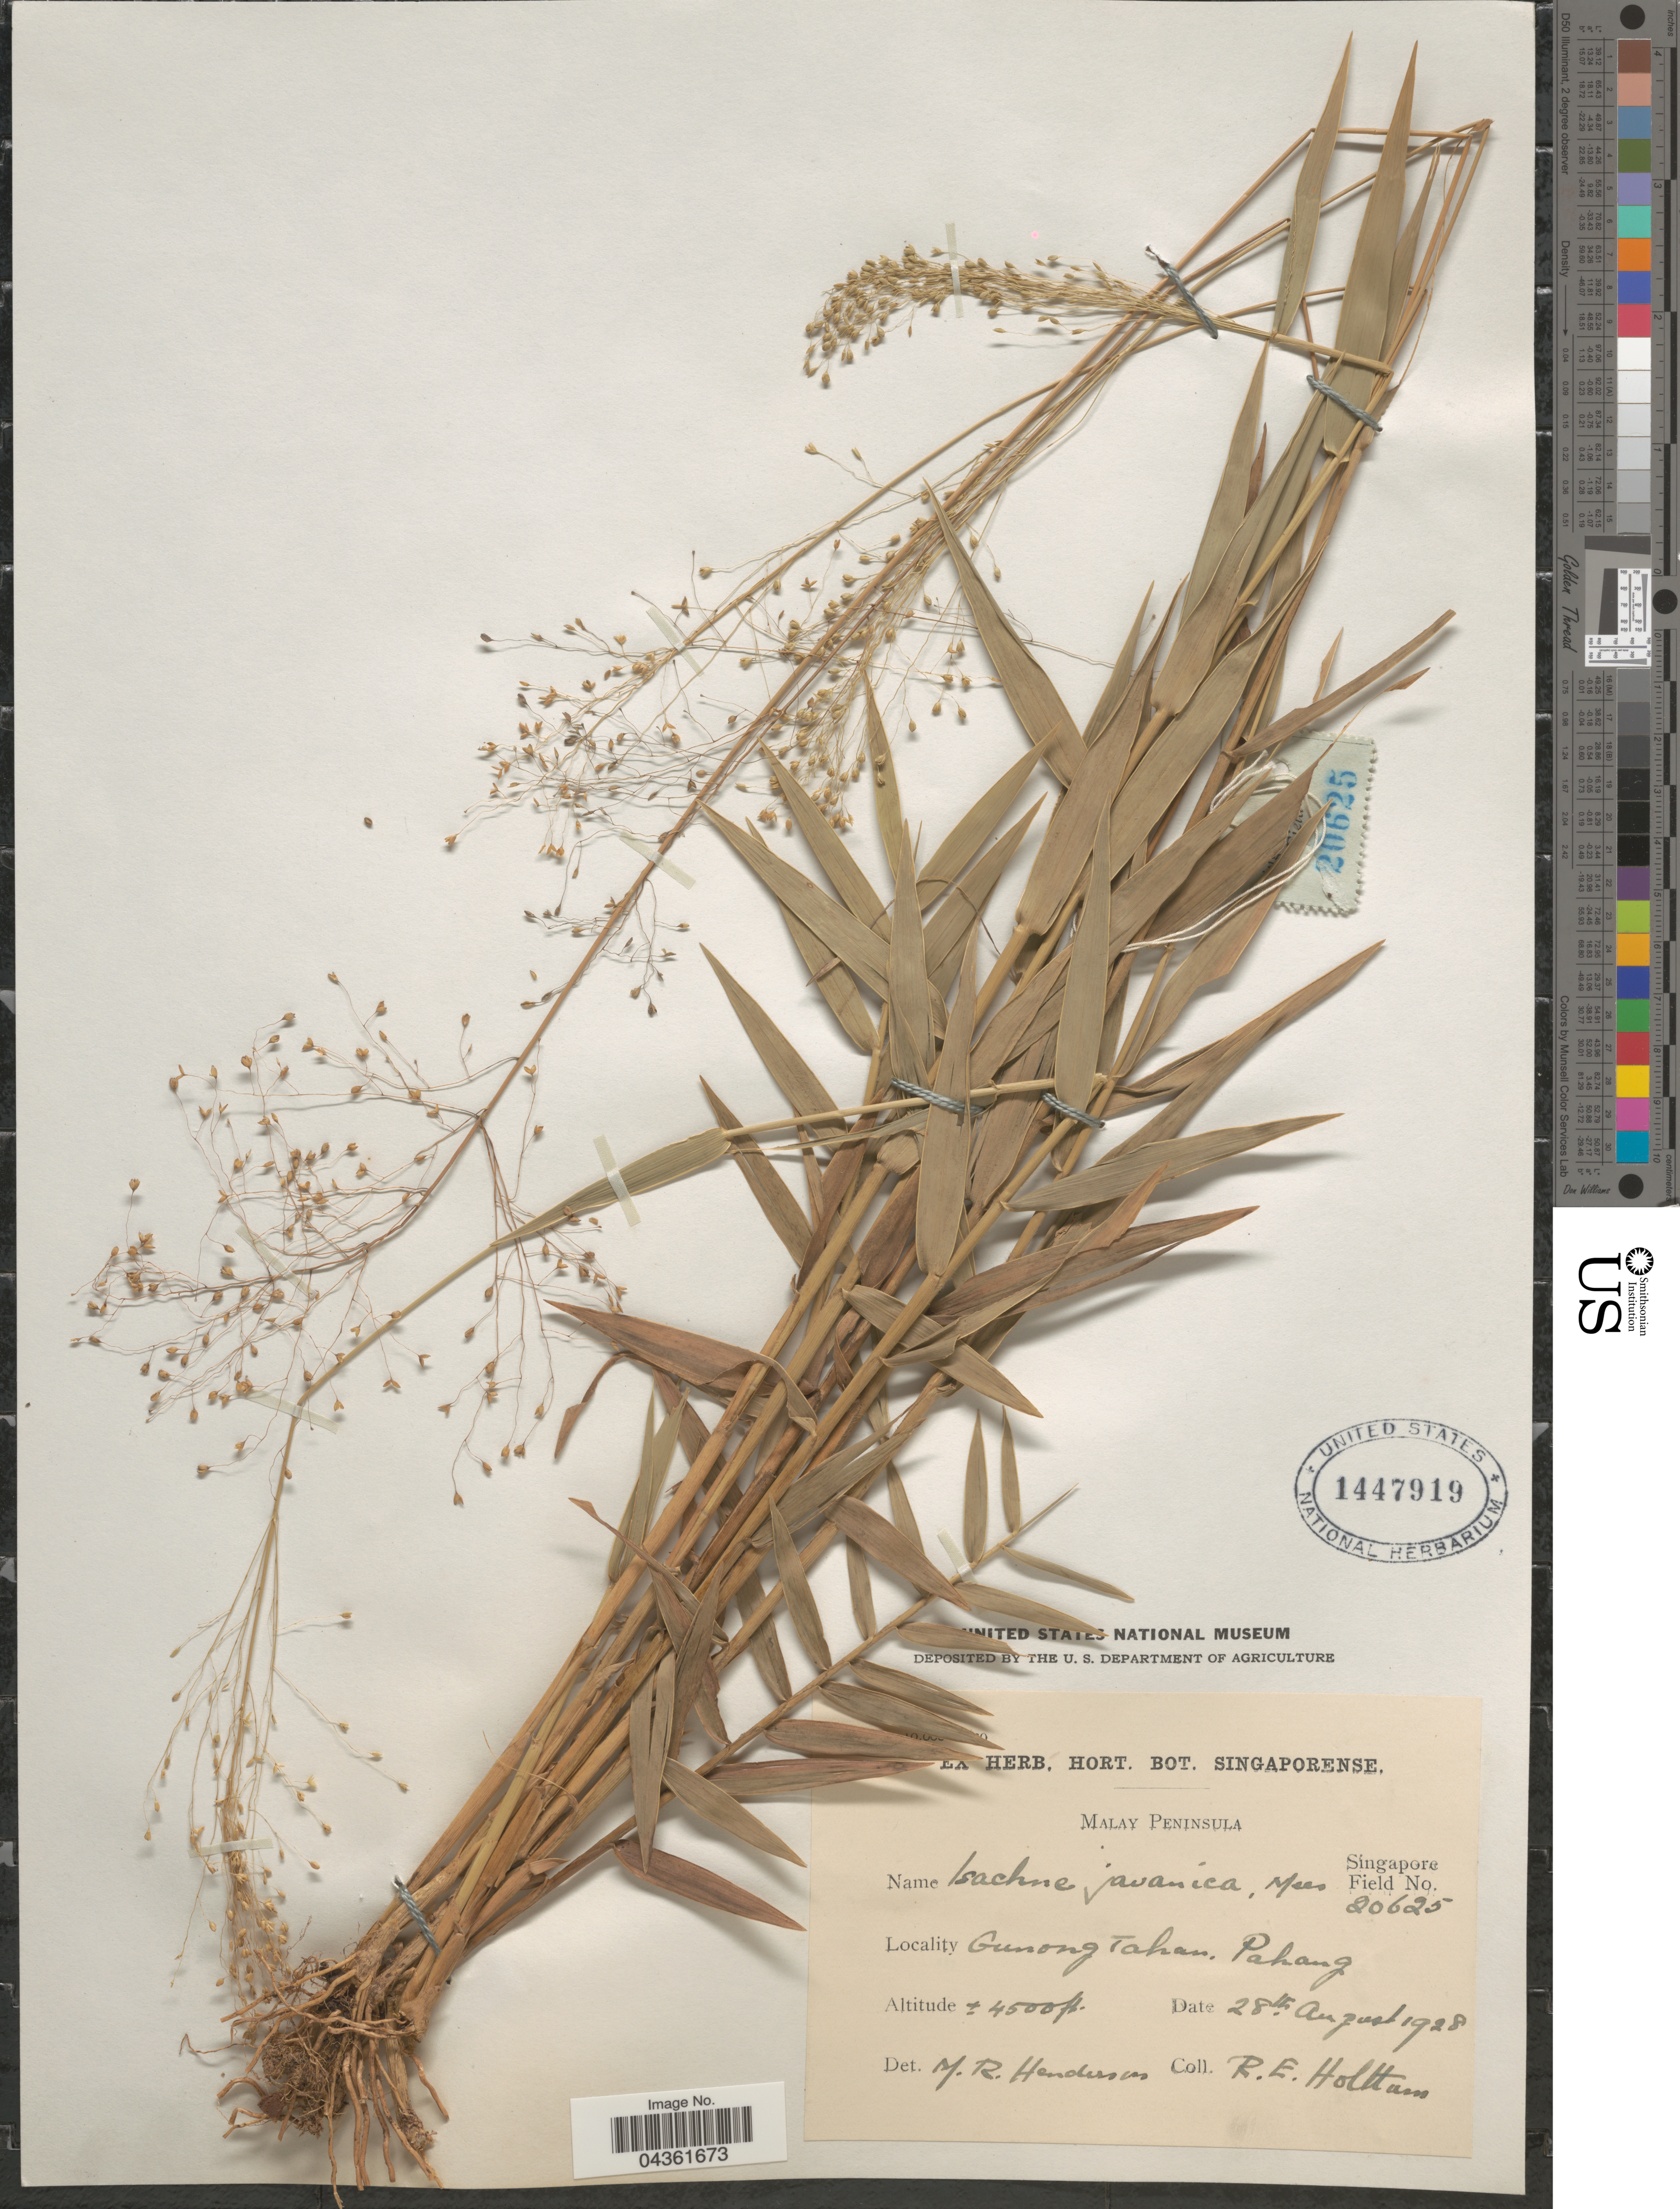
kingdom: Plantae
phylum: Tracheophyta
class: Liliopsida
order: Poales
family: Poaceae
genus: Isachne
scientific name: Isachne truncata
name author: A. Camus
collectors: R. E. Holttum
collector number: Singapore Field 20625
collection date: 1928-08-28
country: Malaysia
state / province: Pahang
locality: Malay Peninsula. Gunong Tahan. Pahang.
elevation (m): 1372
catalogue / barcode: US 1447919